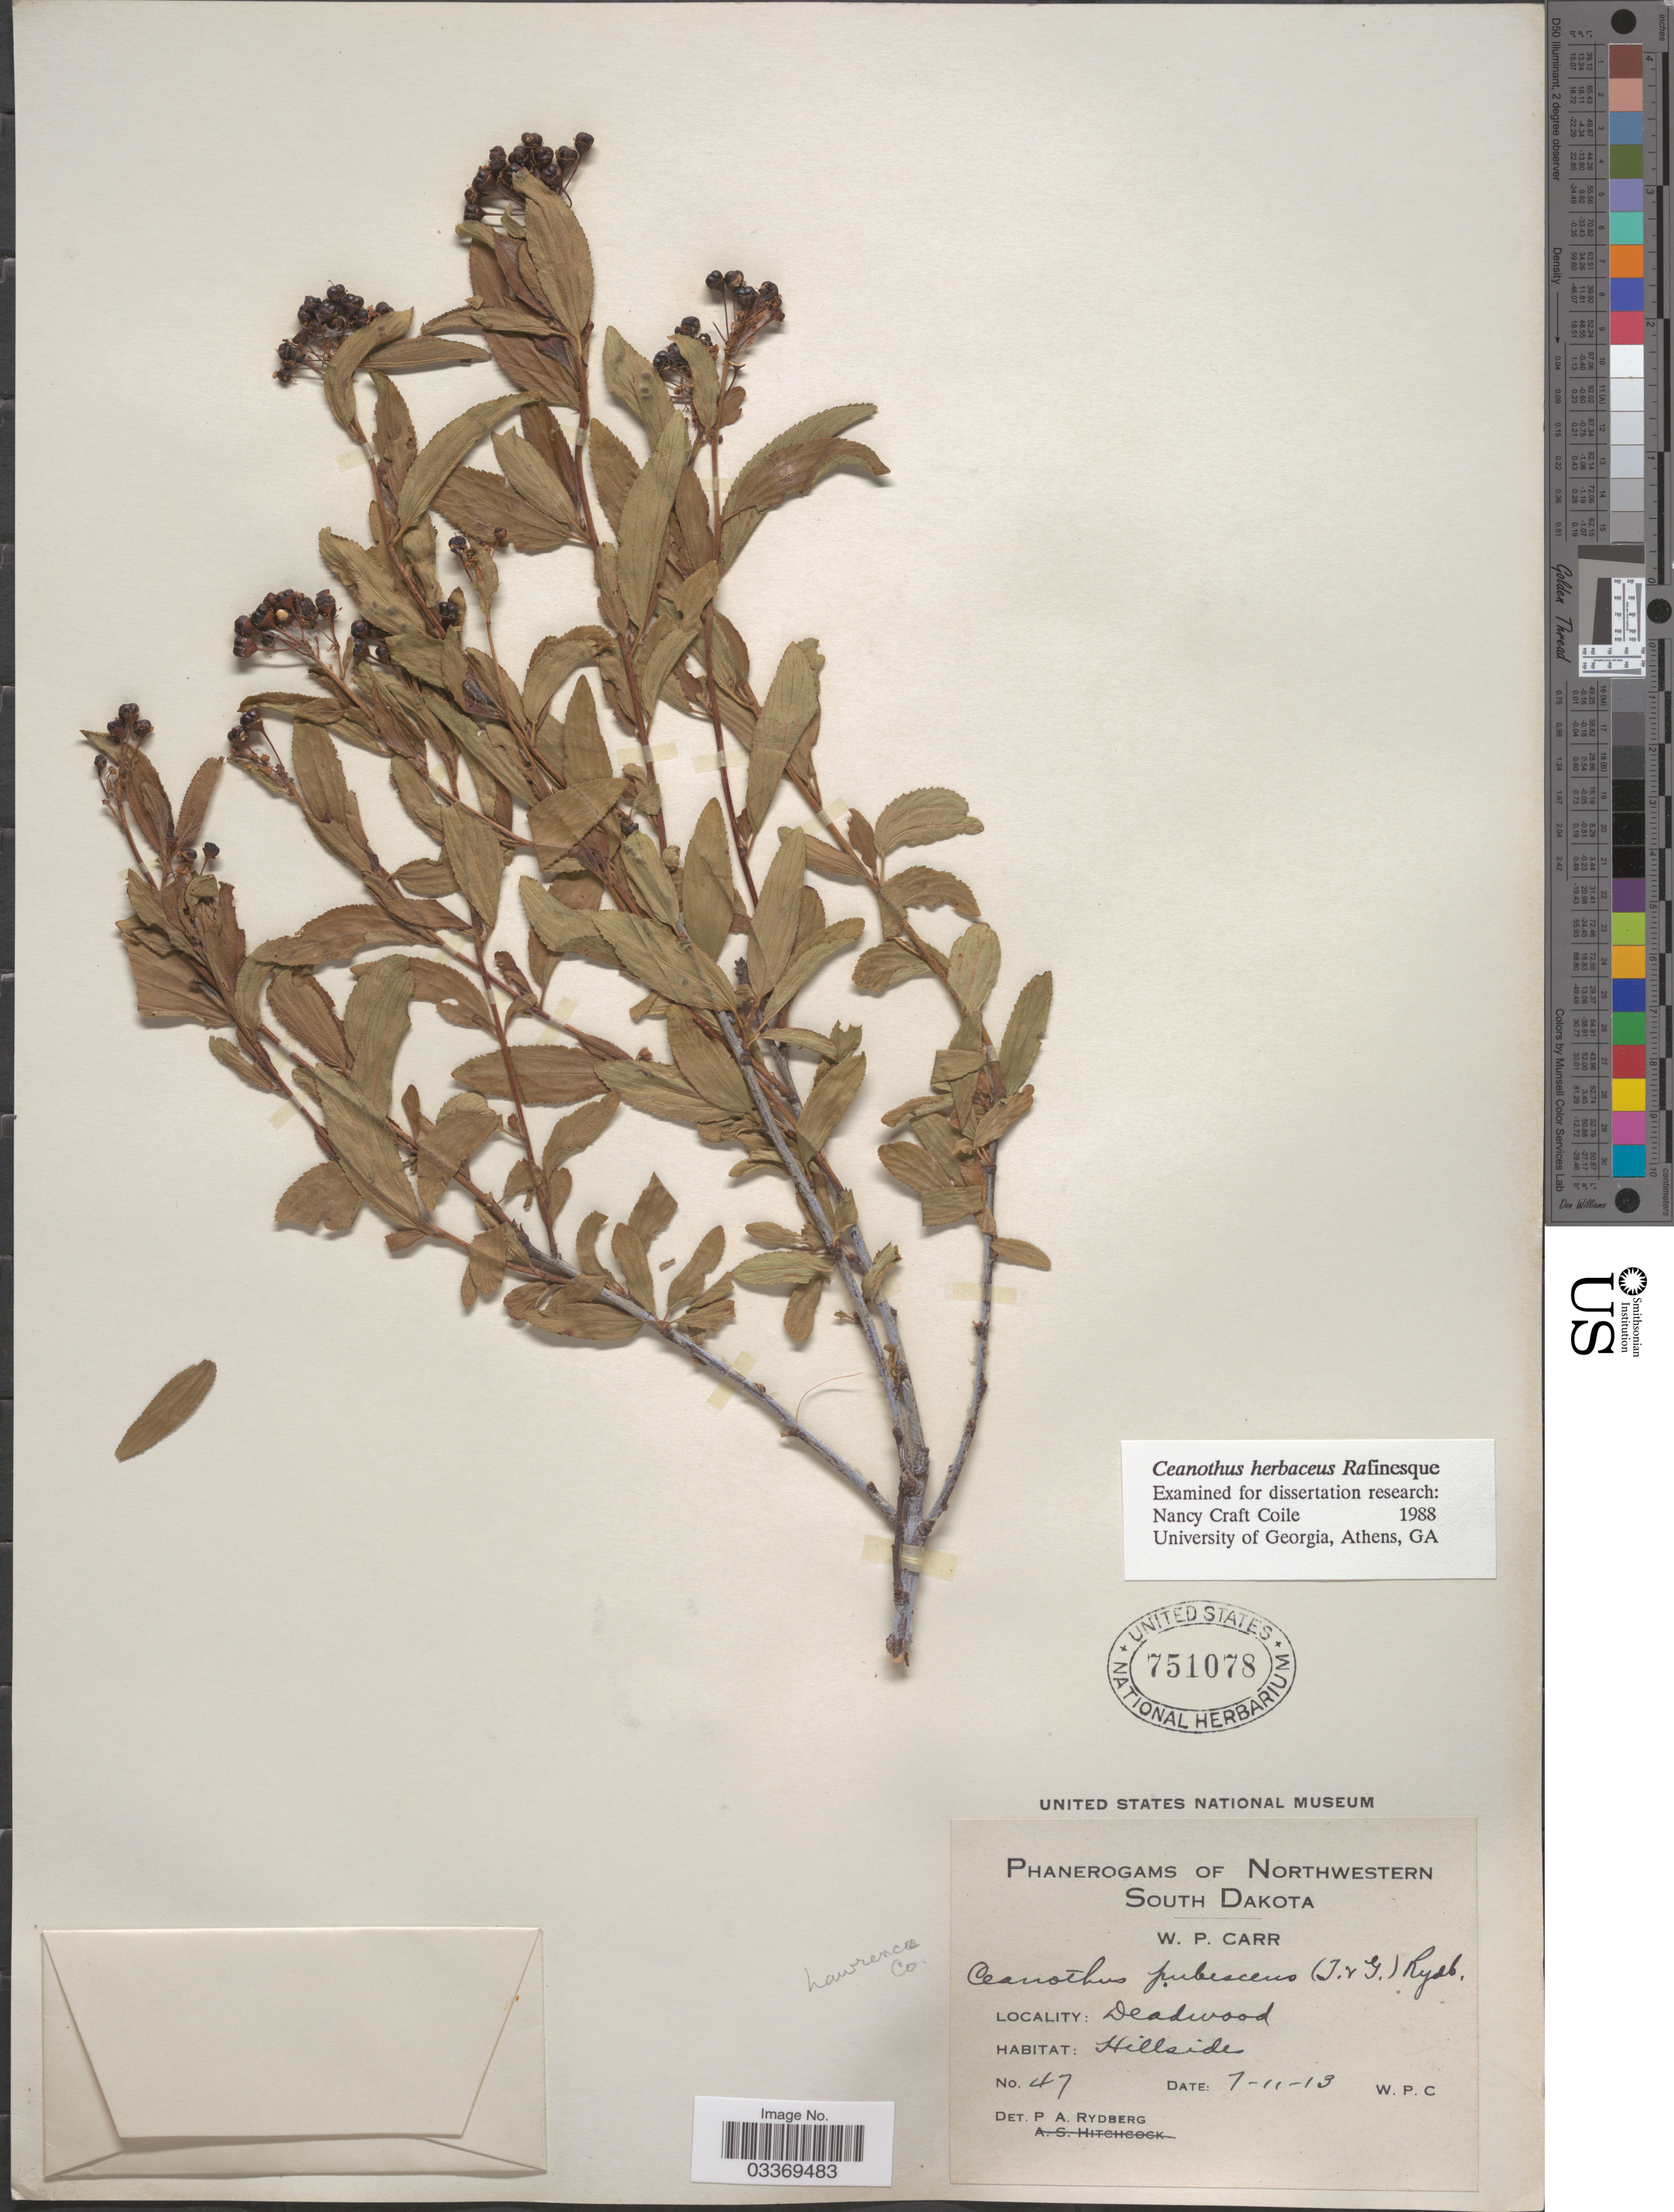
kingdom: Plantae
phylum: Tracheophyta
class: Magnoliopsida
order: Rosales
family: Rhamnaceae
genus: Ceanothus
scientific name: Ceanothus ovatus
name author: Desf.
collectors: W. Carr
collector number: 47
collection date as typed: Transcribed d/m/y: 11/7/13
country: United States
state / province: South Dakota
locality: Northwestern South Dakota. Deadwood. Lawrence Co.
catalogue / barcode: US 751078